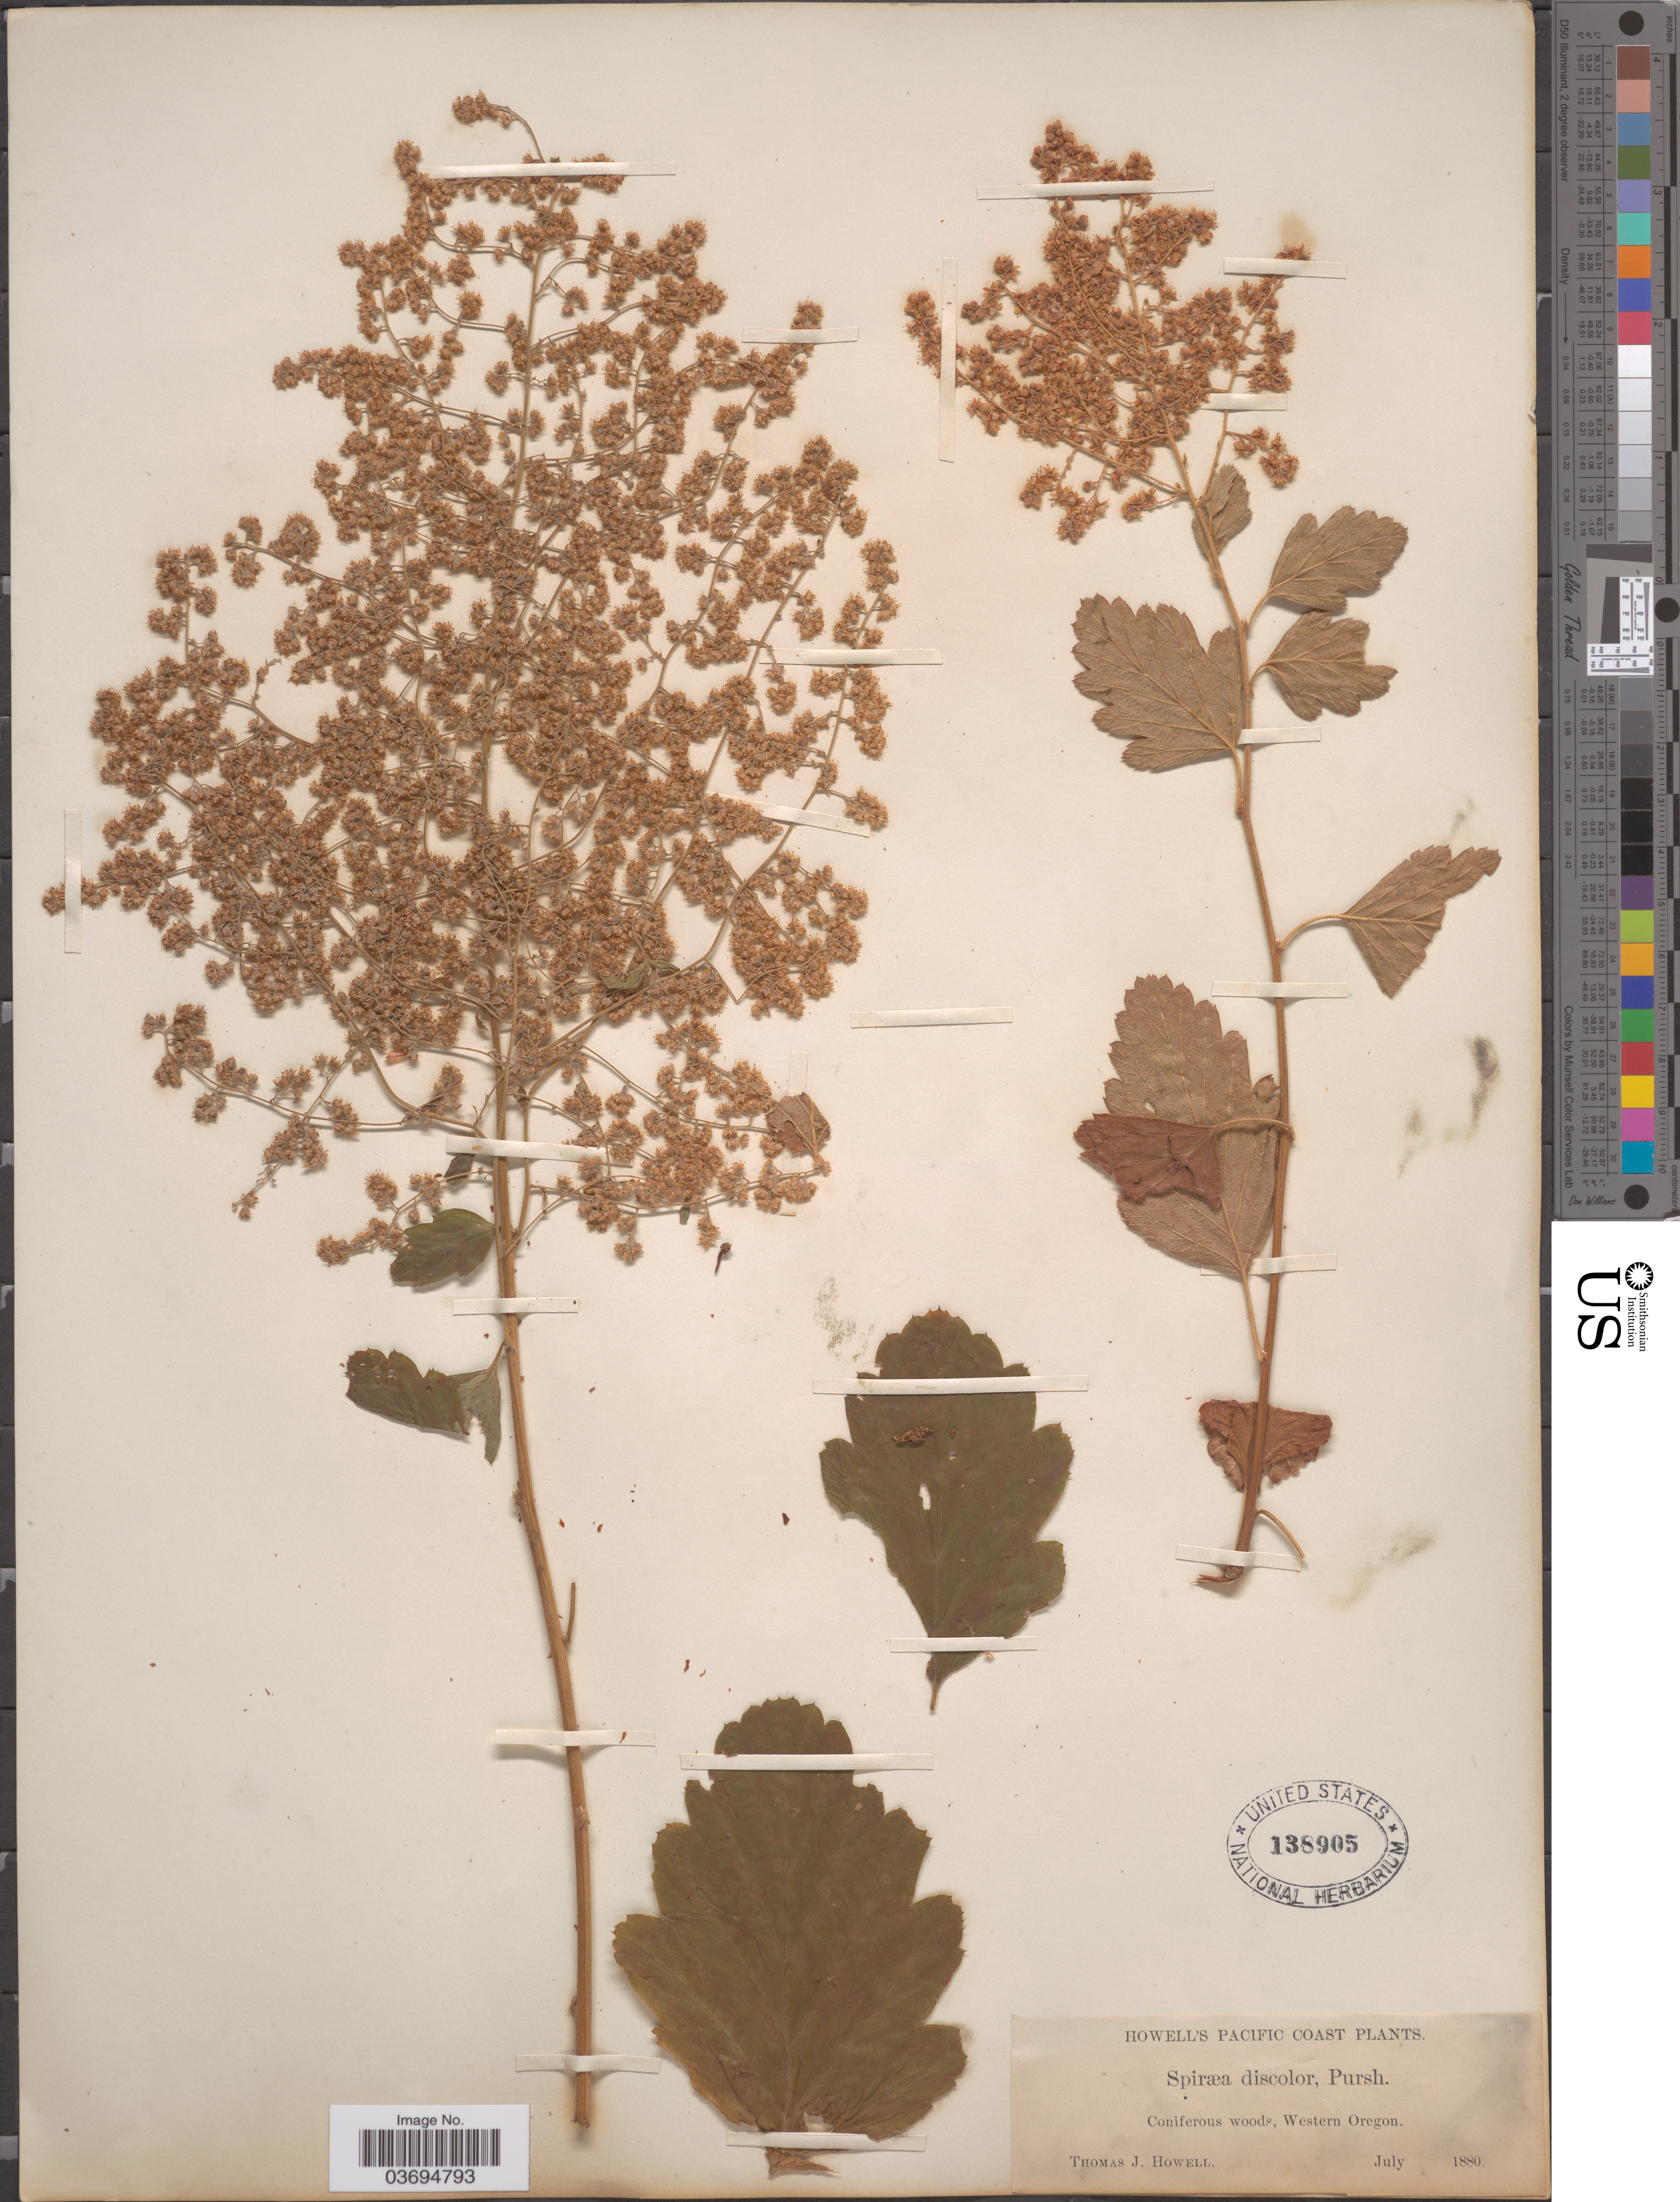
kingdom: Plantae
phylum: Tracheophyta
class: Magnoliopsida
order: Rosales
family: Rosaceae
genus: Holodiscus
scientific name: Holodiscus discolor var. discolor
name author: (Pursh) Maxim.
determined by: Strong, Mark T., (BOT), Smithsonian Institution - National Museum of Natural History (UNITED STATES)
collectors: T. J. Howell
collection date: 1880-07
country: United States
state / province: Oregon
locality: Howell's Pacific Coast. Coniferous woods, Western Oregon.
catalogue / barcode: US 138905